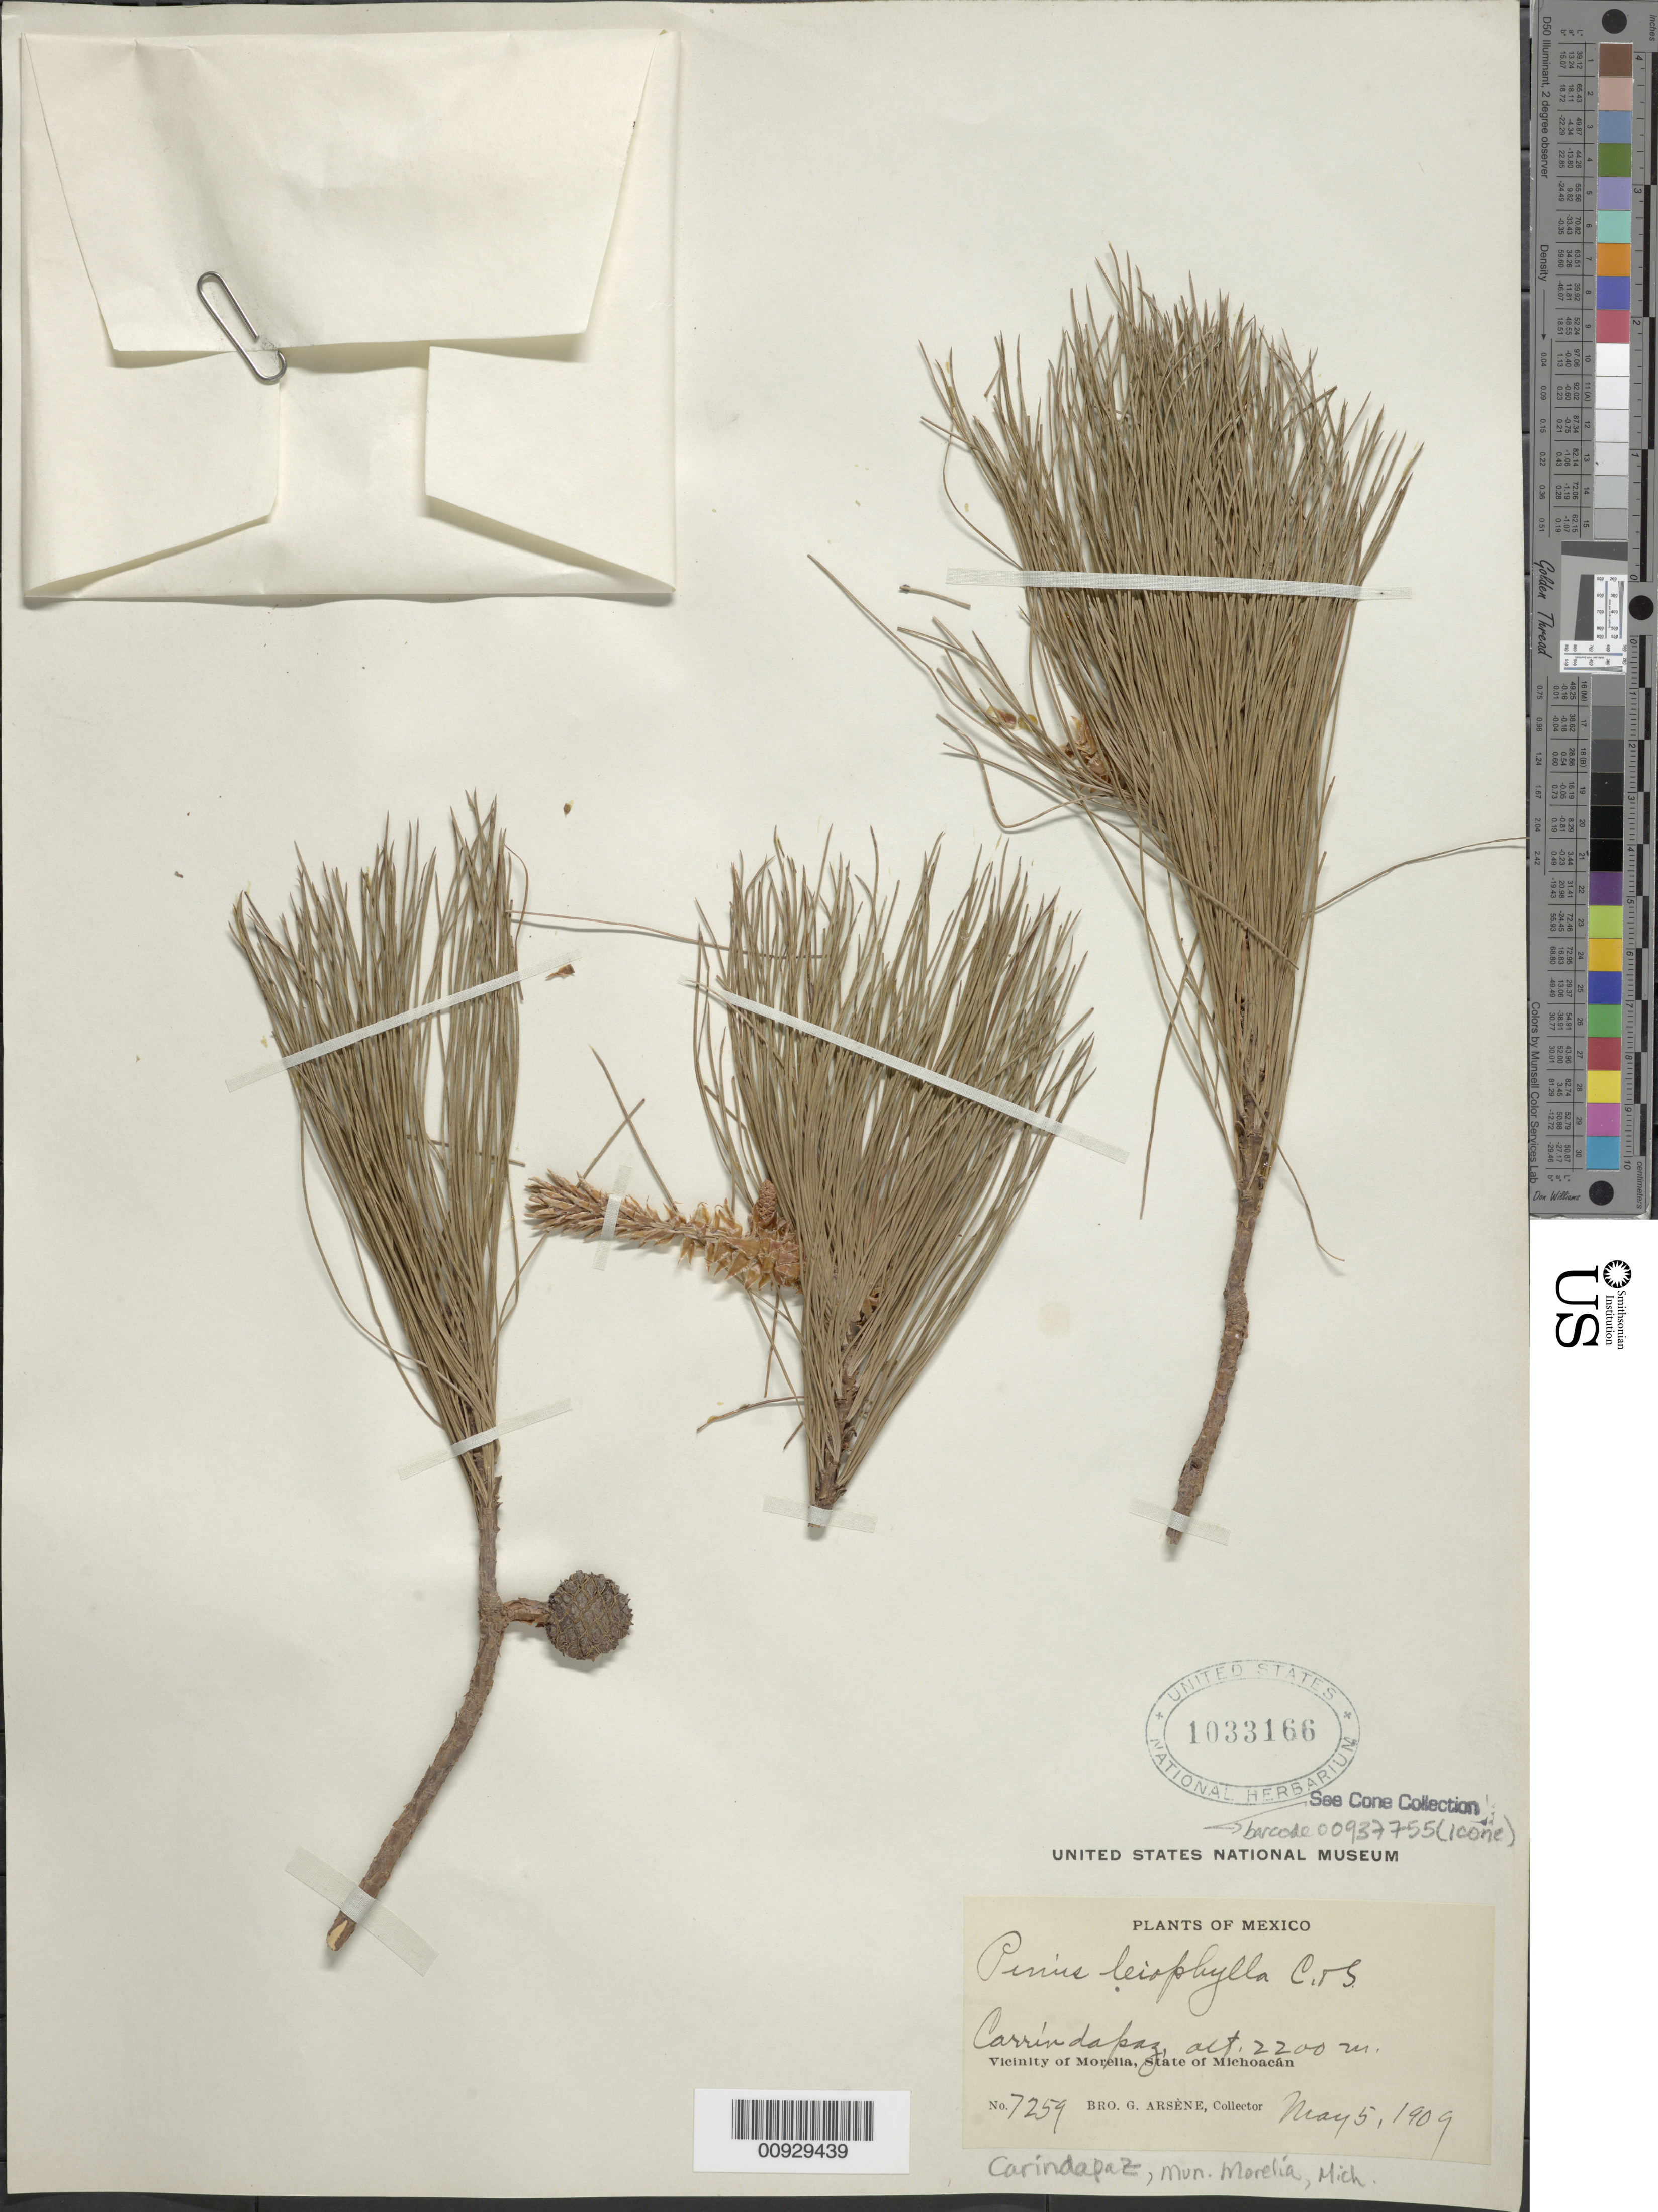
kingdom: Plantae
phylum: Tracheophyta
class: Pinopsida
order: Pinales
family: Pinaceae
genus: Pinus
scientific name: Pinus leiophylla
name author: Schiede ex Schltdl. & Cham.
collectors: Bro. G. Arsène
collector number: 7259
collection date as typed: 05 May 1909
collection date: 1909-05-05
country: Mexico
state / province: Michoacán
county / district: Morelia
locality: Carríndapaz [sic correct spelling Carindapaz]. Vicinity of Morelia.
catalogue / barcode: US 1033166